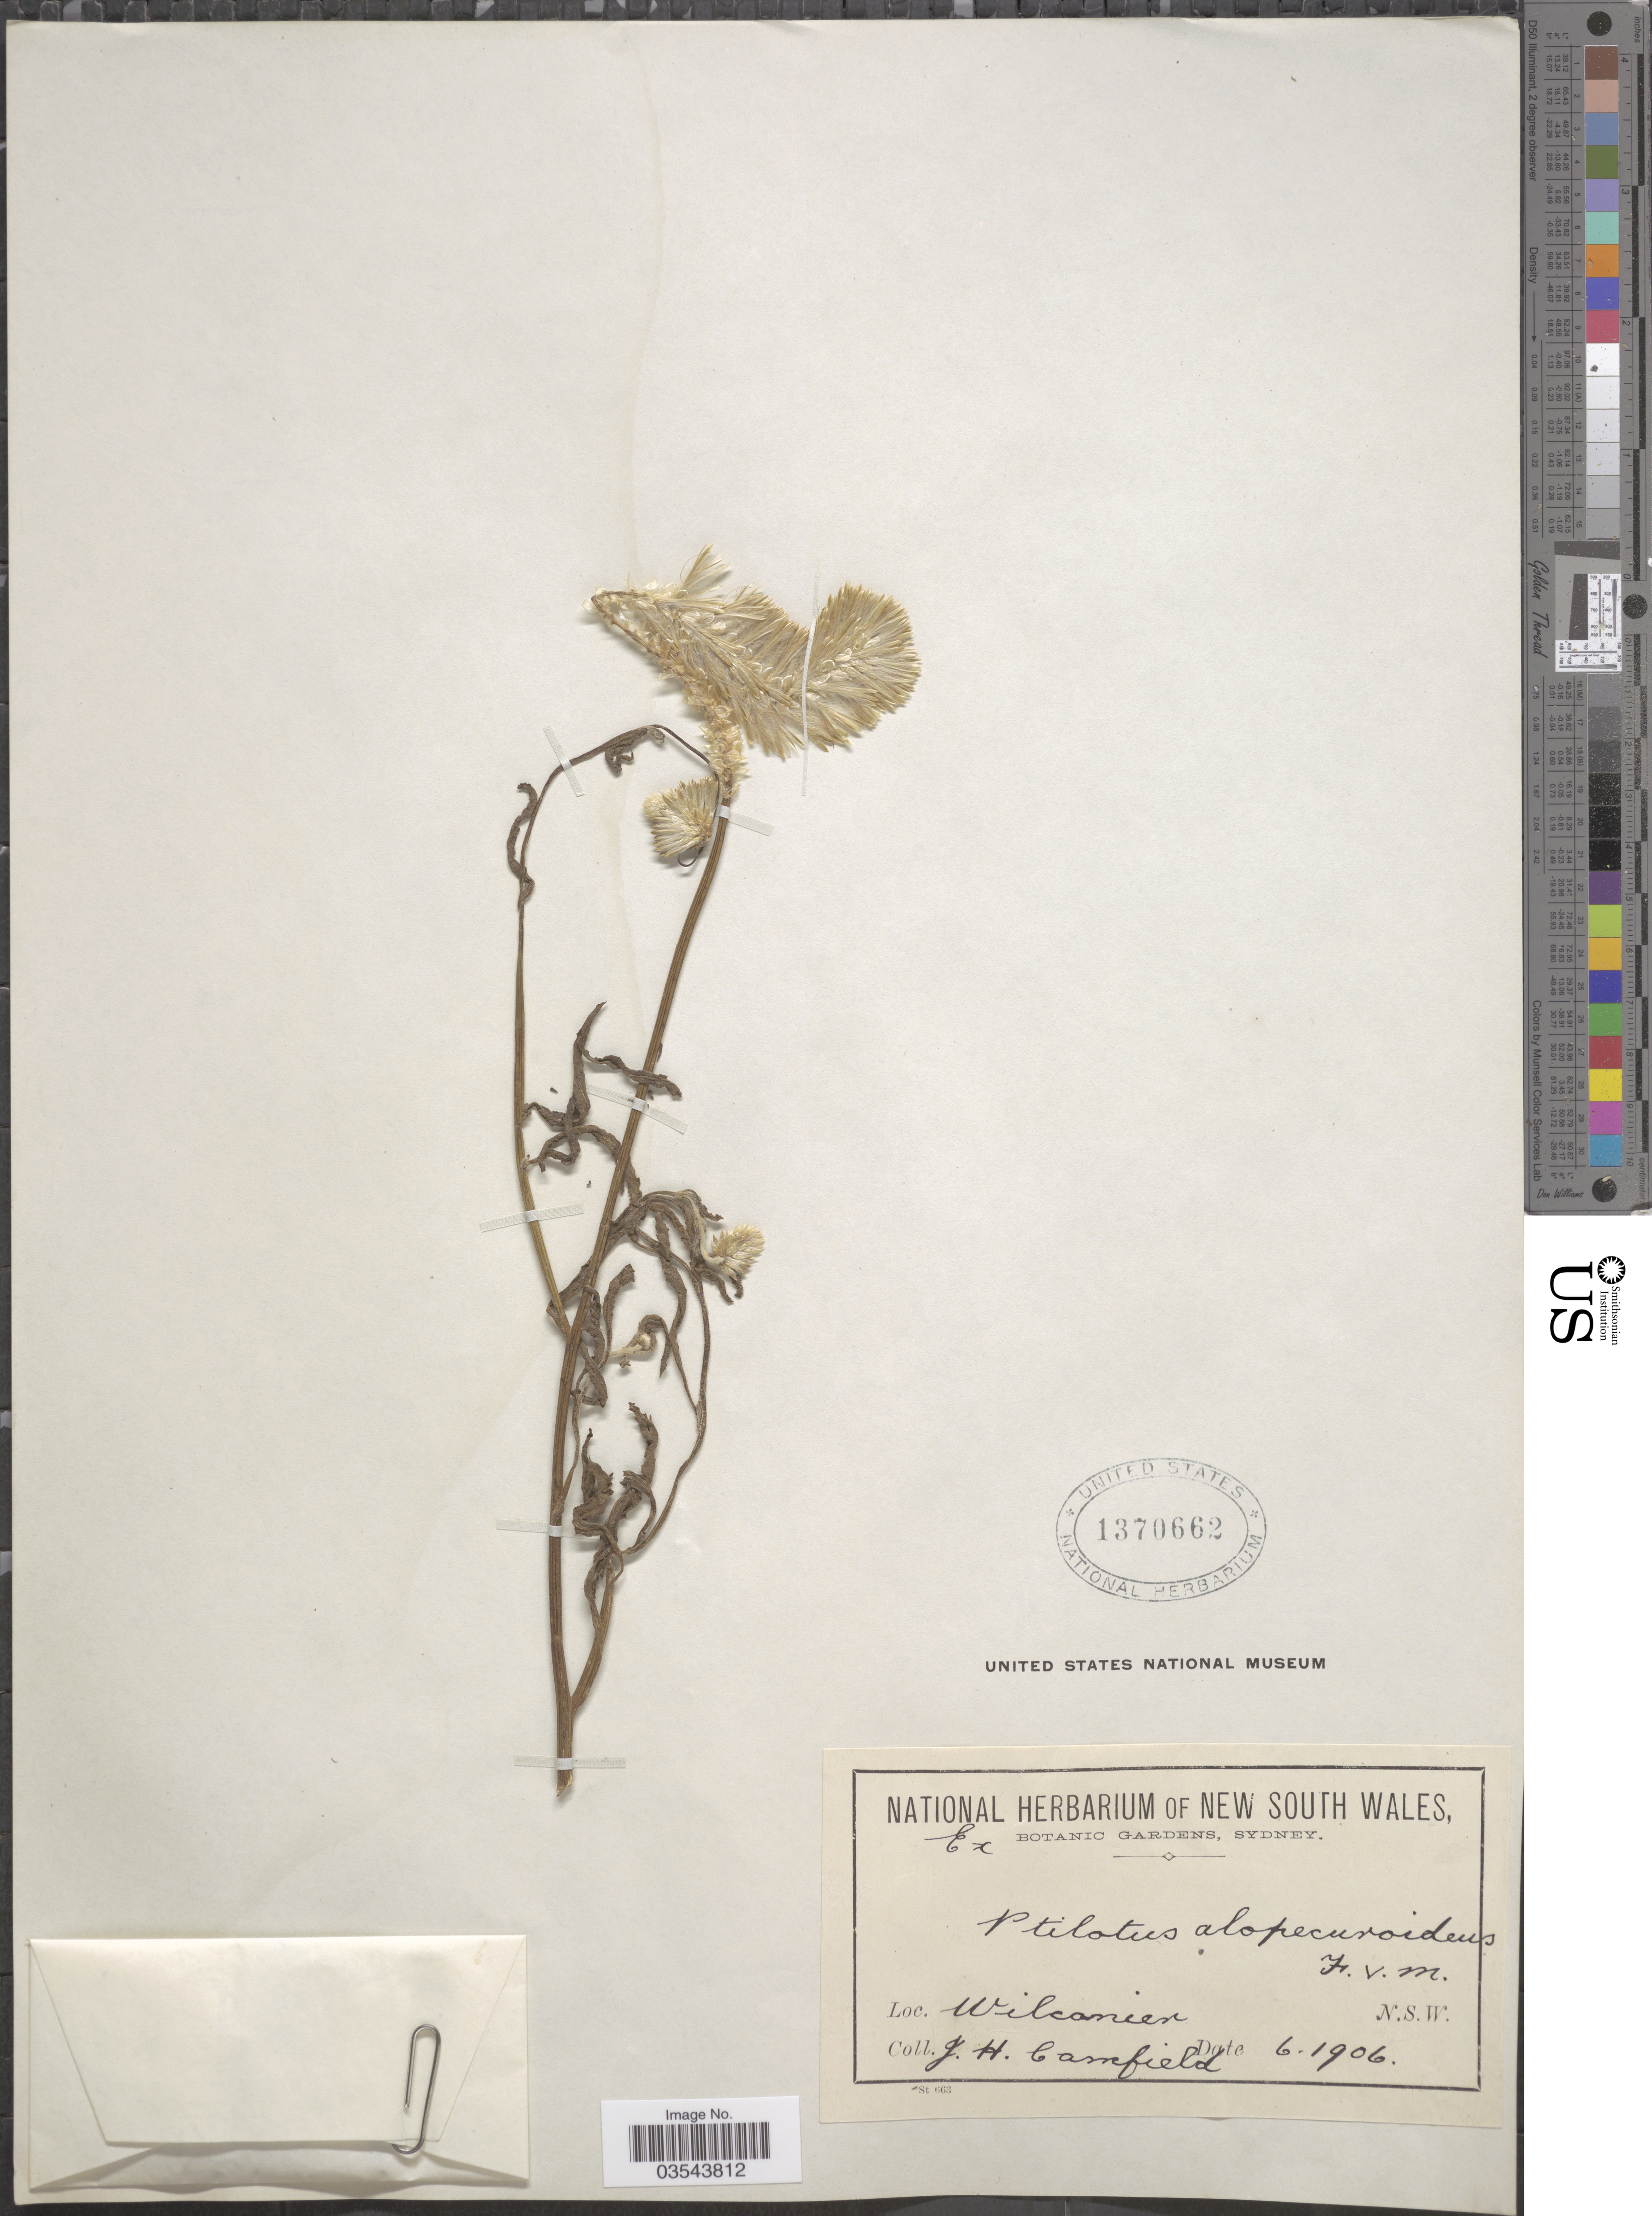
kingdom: Plantae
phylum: Tracheophyta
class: Magnoliopsida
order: Caryophyllales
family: Amaranthaceae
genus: Ptilotus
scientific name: Ptilotus polystachyus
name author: (Gaudich.) F. Muell.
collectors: J. Camfield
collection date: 1906-06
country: Australia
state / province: New South Wales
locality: Wilcannia.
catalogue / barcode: US 1370662